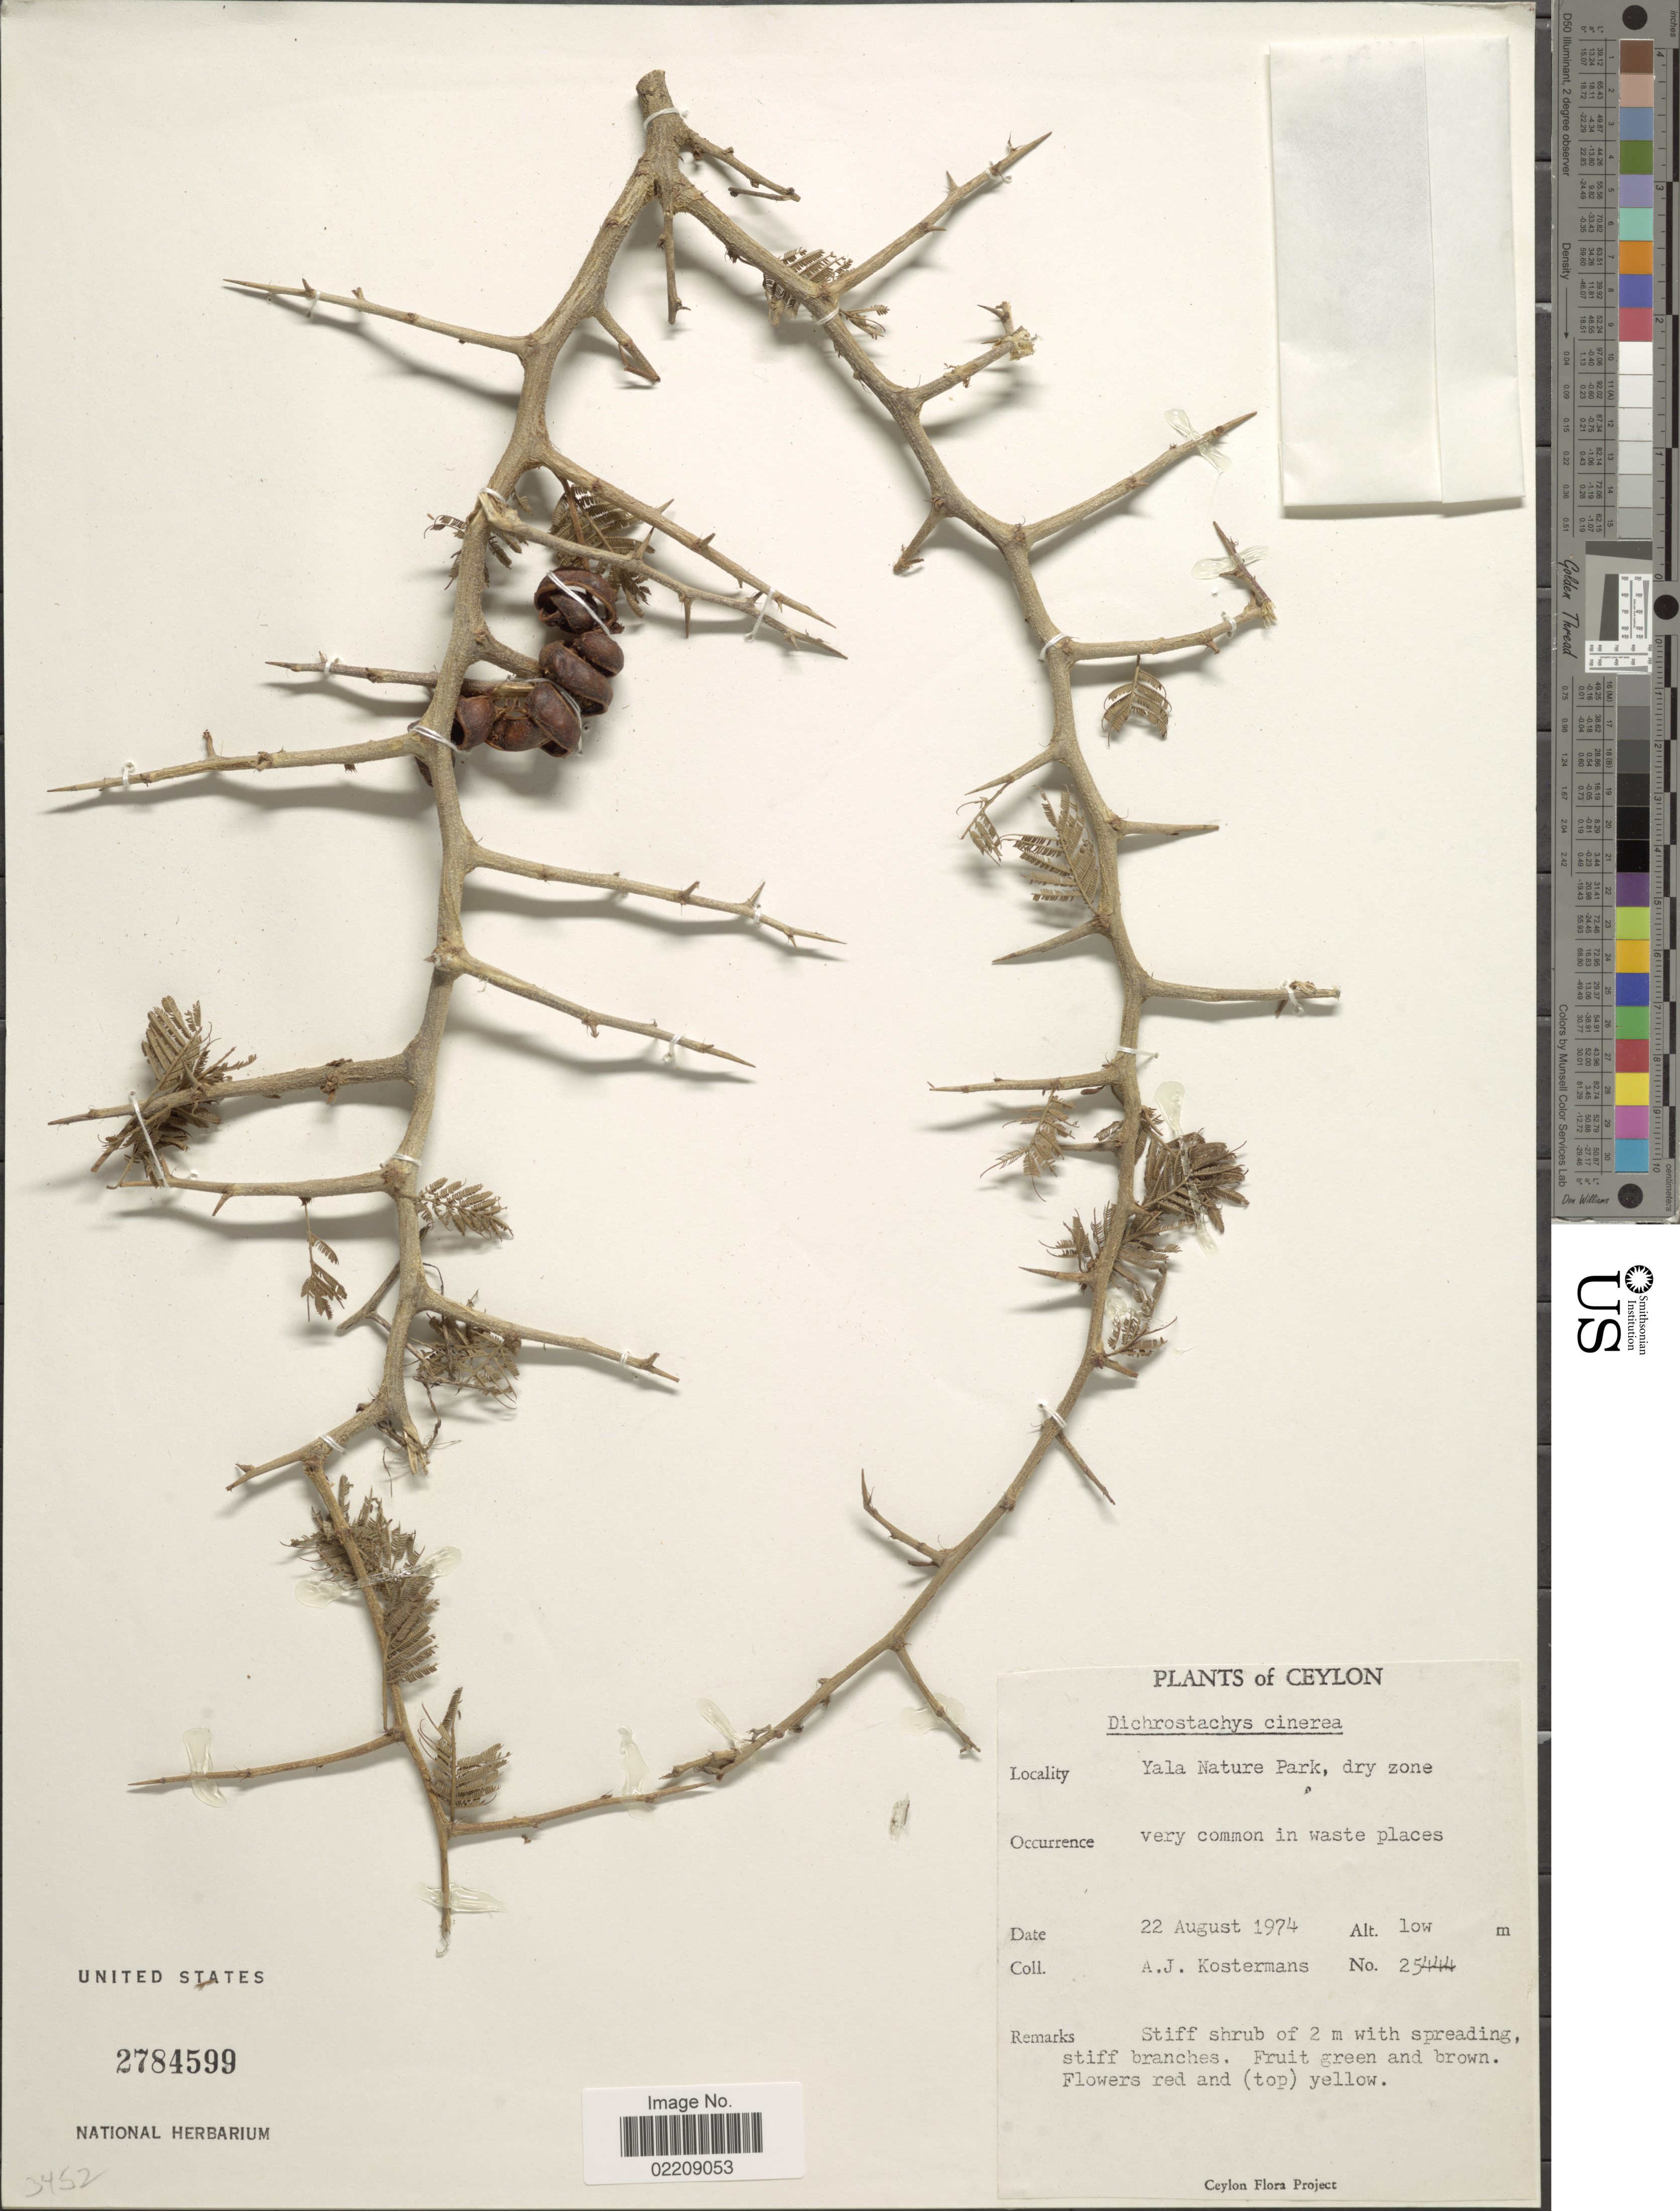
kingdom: Plantae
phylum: Tracheophyta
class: Magnoliopsida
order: Fabales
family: Fabaceae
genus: Dichrostachys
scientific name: Dichrostachys cinerea R. Vig., nom. illeg.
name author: R. Vig.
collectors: A. J. G. Kostermans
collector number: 25444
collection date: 1974-08-22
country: Sri Lanka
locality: Ceylon, Yala Nature Park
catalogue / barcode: US 2784599